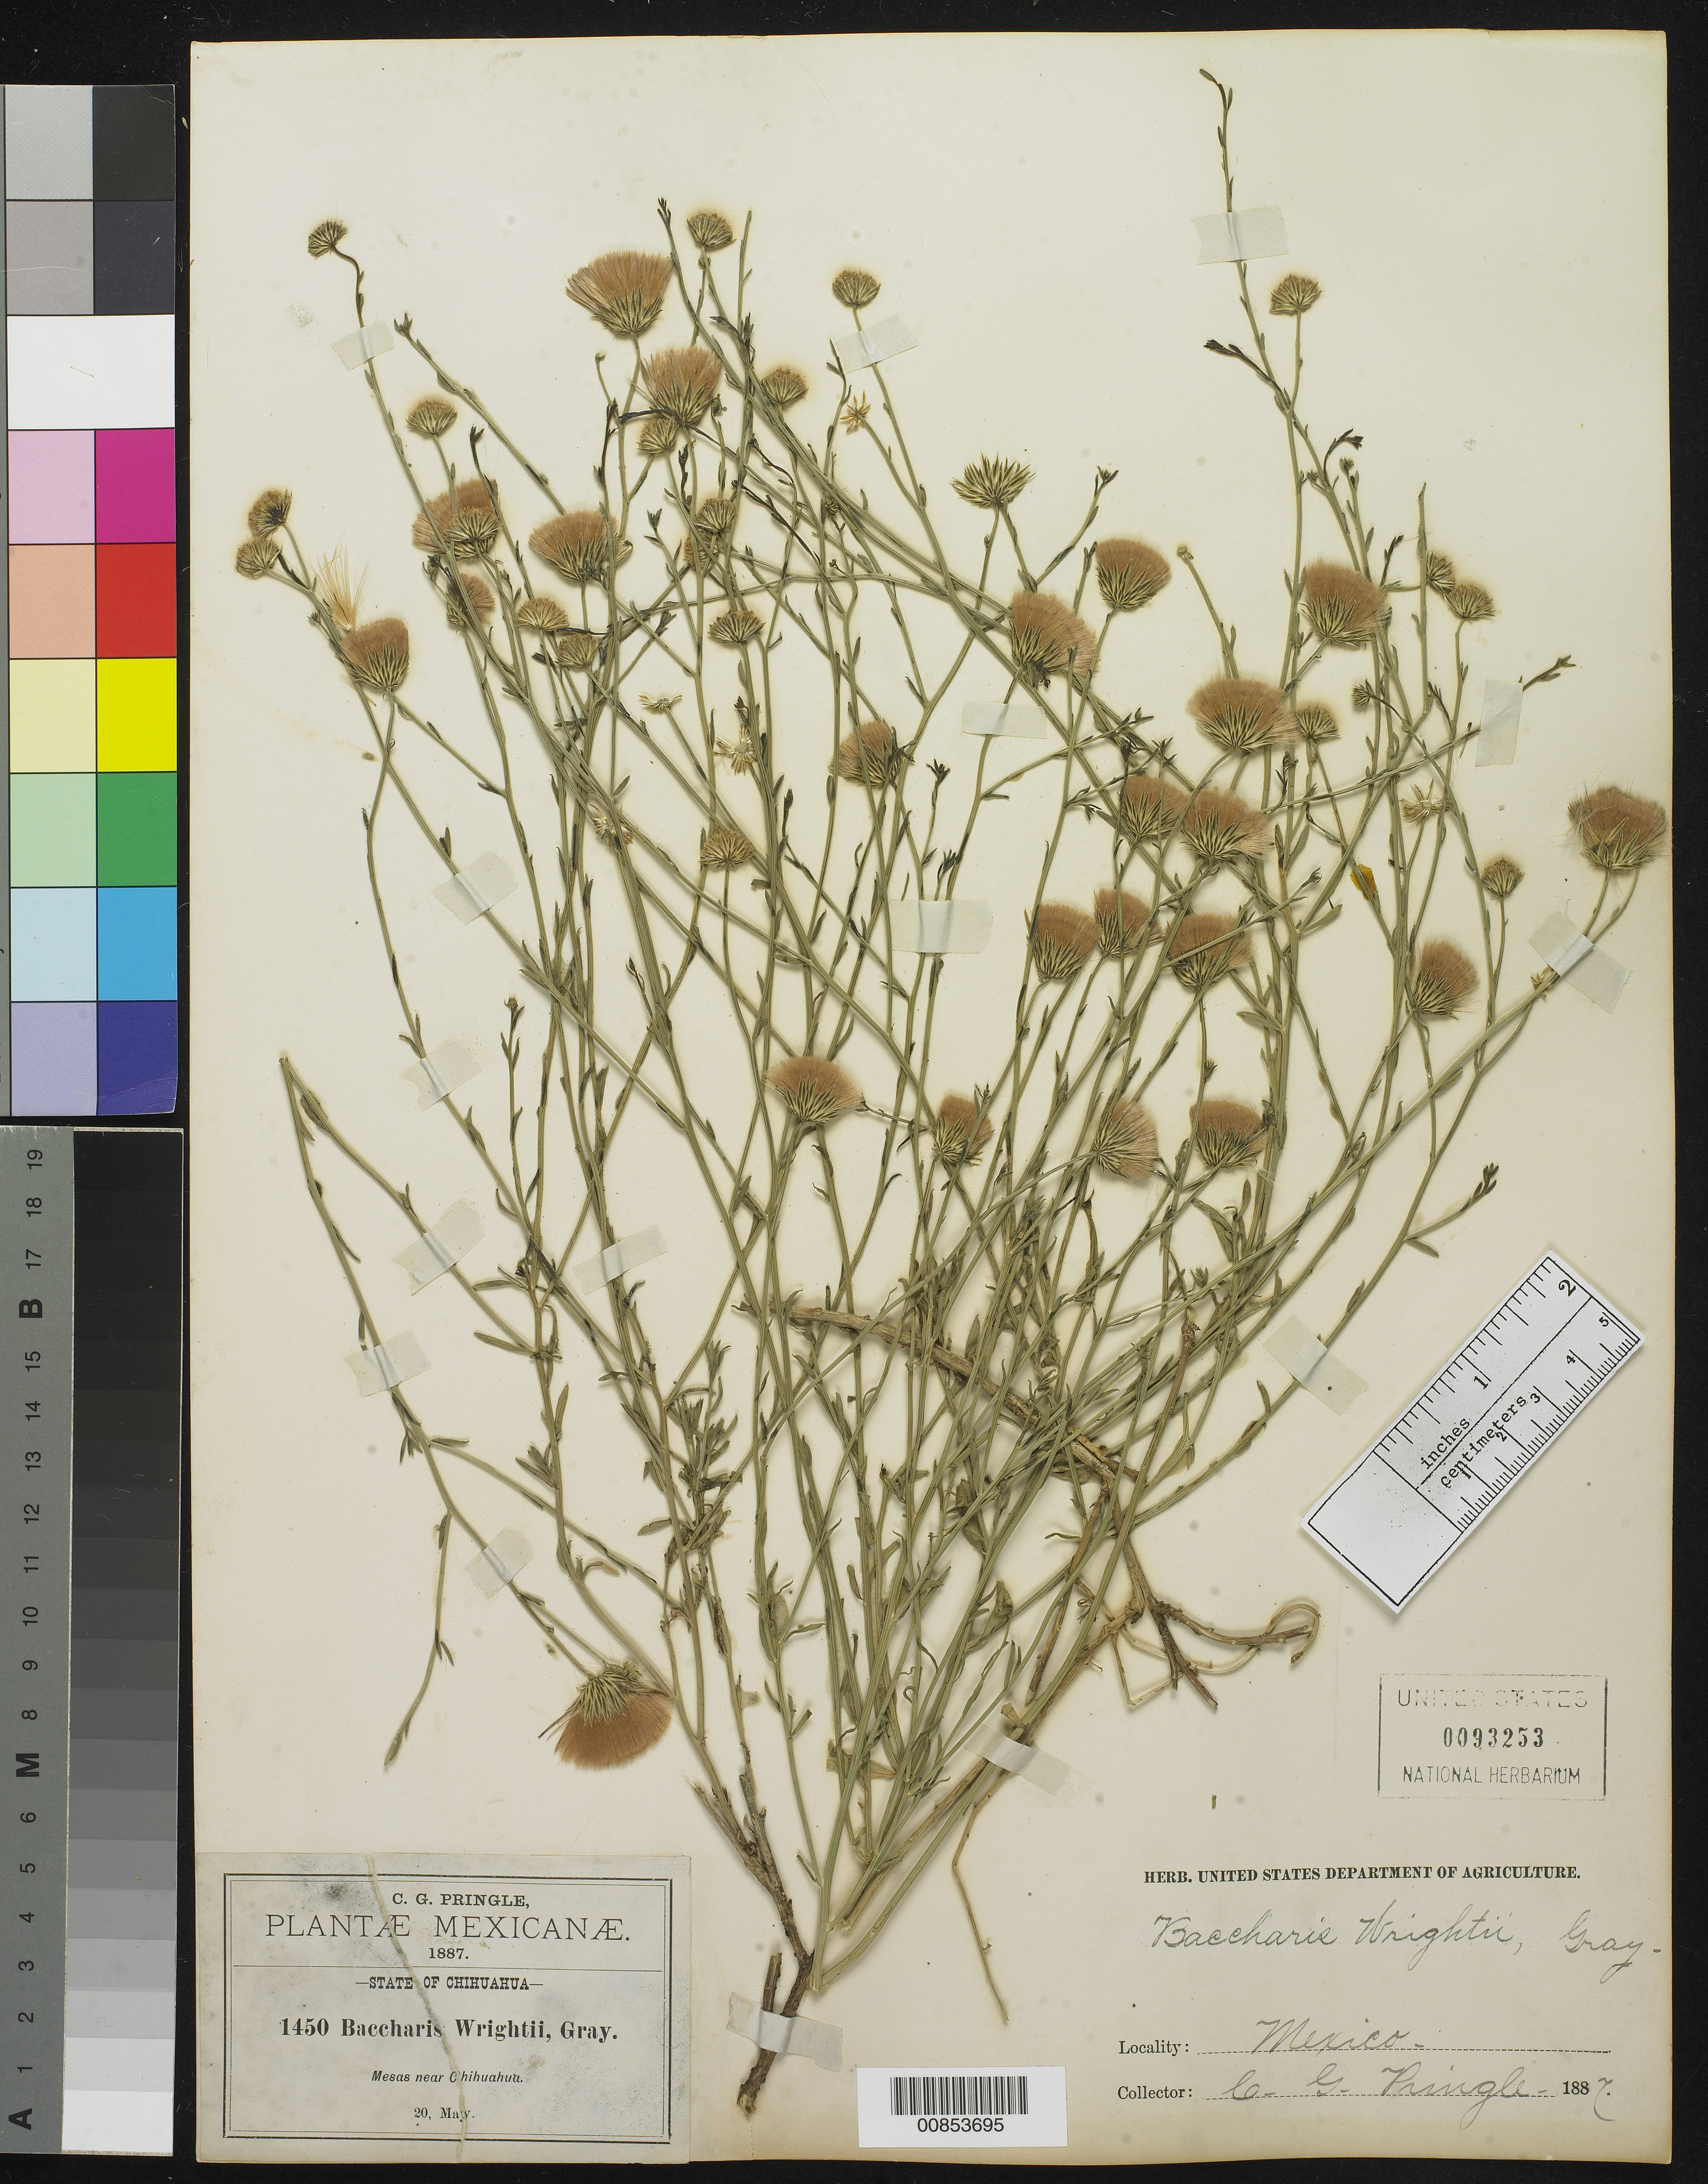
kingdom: Plantae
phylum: Tracheophyta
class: Magnoliopsida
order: Asterales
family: Asteraceae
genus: Baccharis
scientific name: Baccharis wrightii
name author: A. Gray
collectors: C. G. Pringle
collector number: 1450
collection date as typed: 20 May 1887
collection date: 1887-05-20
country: Mexico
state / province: Chihuahua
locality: Near Chihuahua.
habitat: Mesas.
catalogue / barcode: US 93253